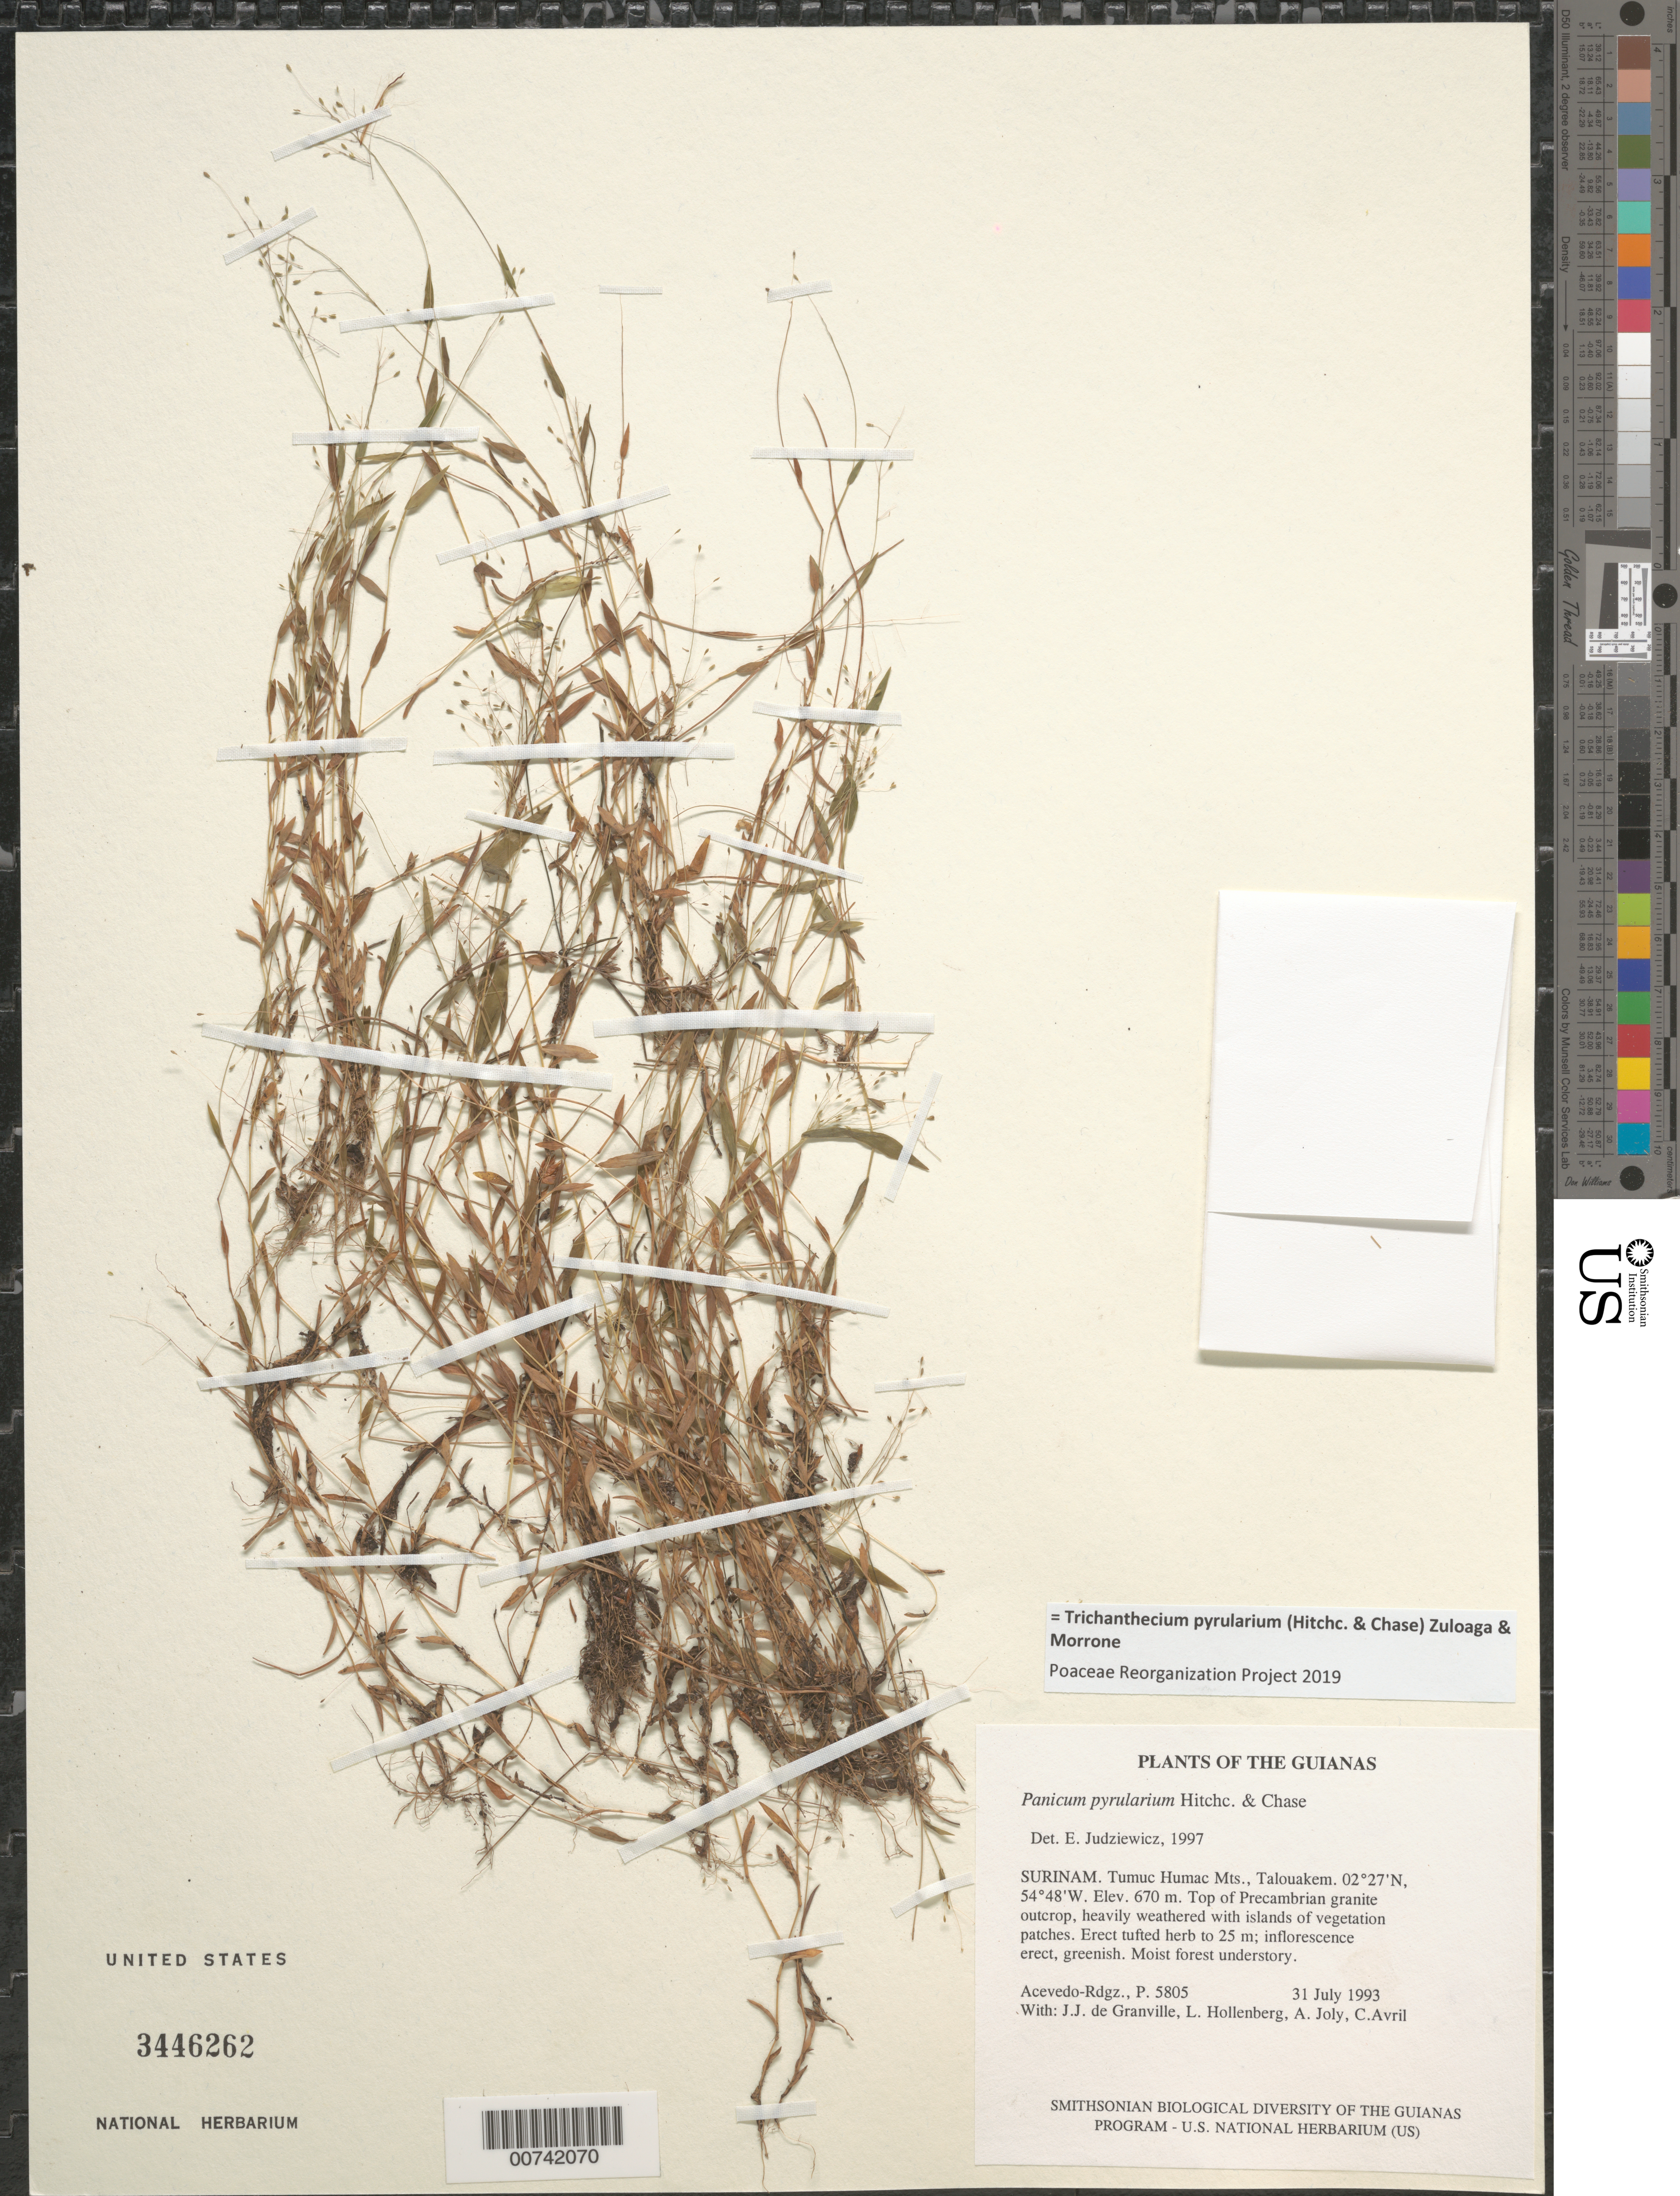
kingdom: Plantae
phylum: Tracheophyta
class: Liliopsida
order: Poales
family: Poaceae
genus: Trichanthecium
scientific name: Trichanthecium pyrularium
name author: (Hitchc. & Chase) Zuloaga & Morrone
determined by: Poaceae Reorganization Project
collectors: P. Acevedo-Rodr., J.-J. de Granville, L. Hollenberg, A. Joly & C. Avril de Maria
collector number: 5805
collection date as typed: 31 Jul 1993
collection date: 1993-07-31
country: Suriname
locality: Tumuc Humac Mts., Talouakem.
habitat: In moist forest understory, in seepage area.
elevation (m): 670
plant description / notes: CAY, MO, US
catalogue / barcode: US 3446262